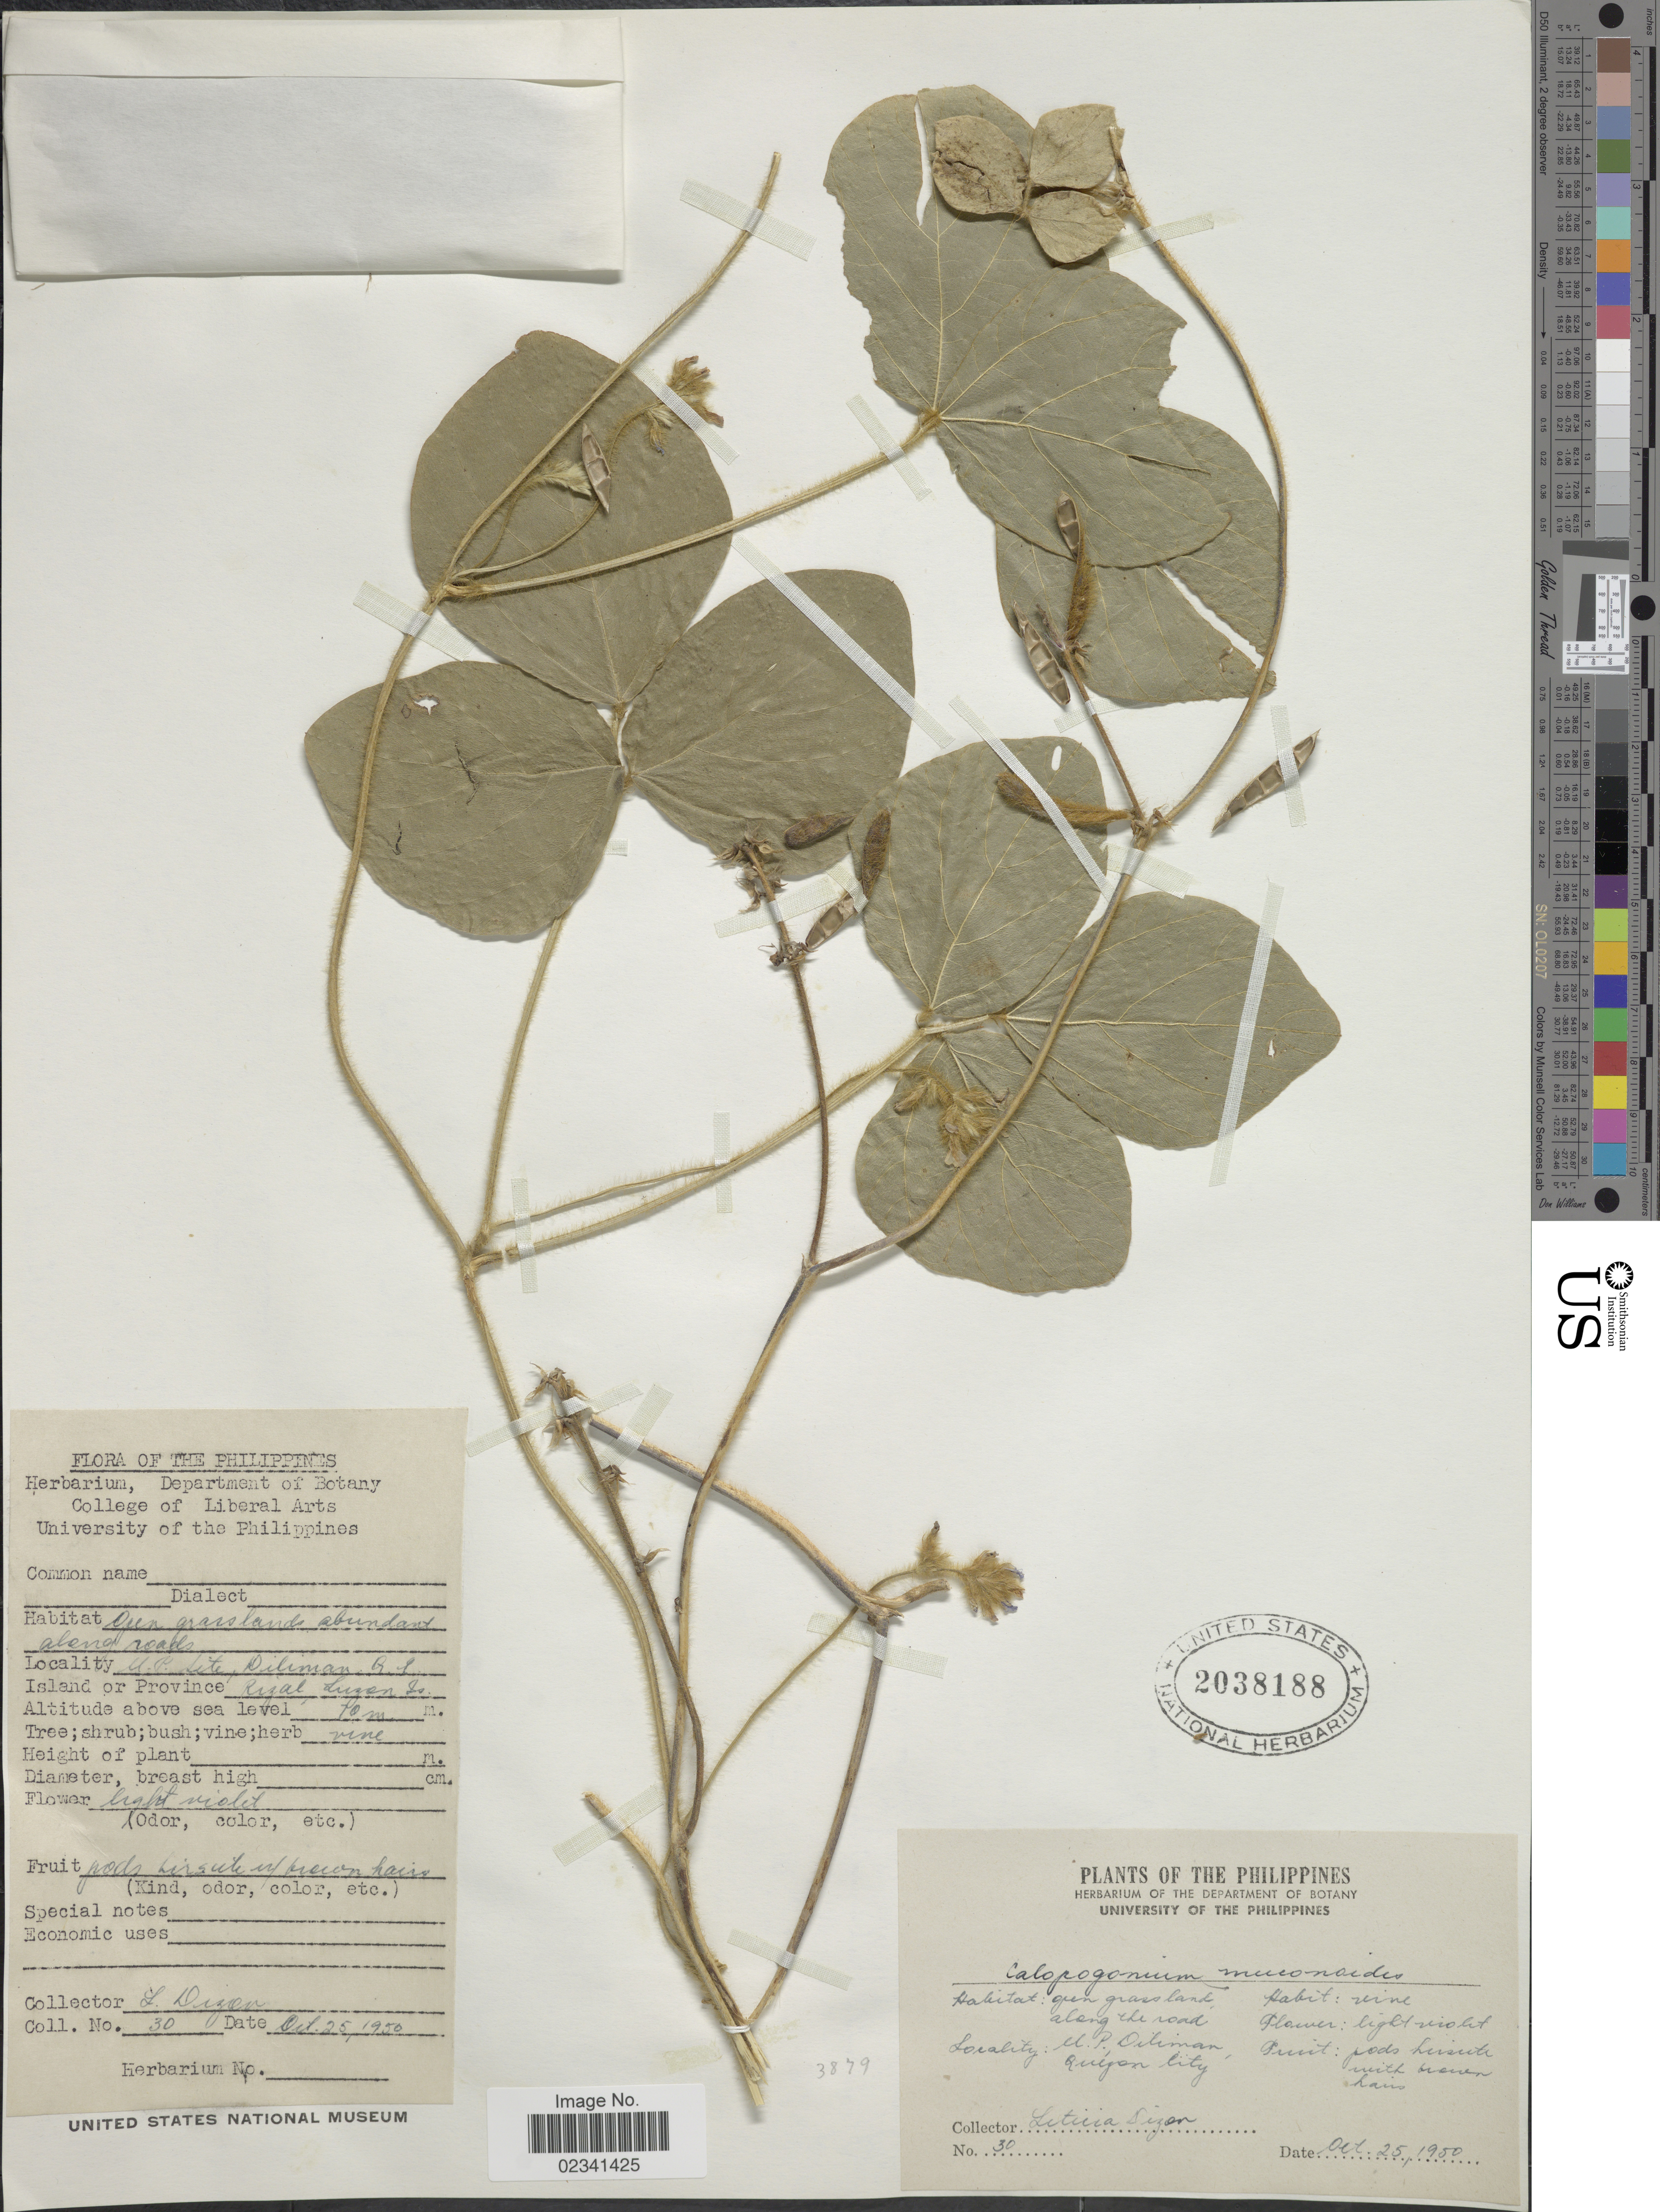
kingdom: Plantae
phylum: Tracheophyta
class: Magnoliopsida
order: Fabales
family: Fabaceae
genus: Calopogonium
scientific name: Calopogonium mucunoides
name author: Desv.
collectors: L. Dizen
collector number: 30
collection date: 1950-10-25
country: Philippines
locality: U.P Lite, Diliman, Q.C., Island or Province Rizal, Luzon Is.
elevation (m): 70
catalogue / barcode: US 2038188